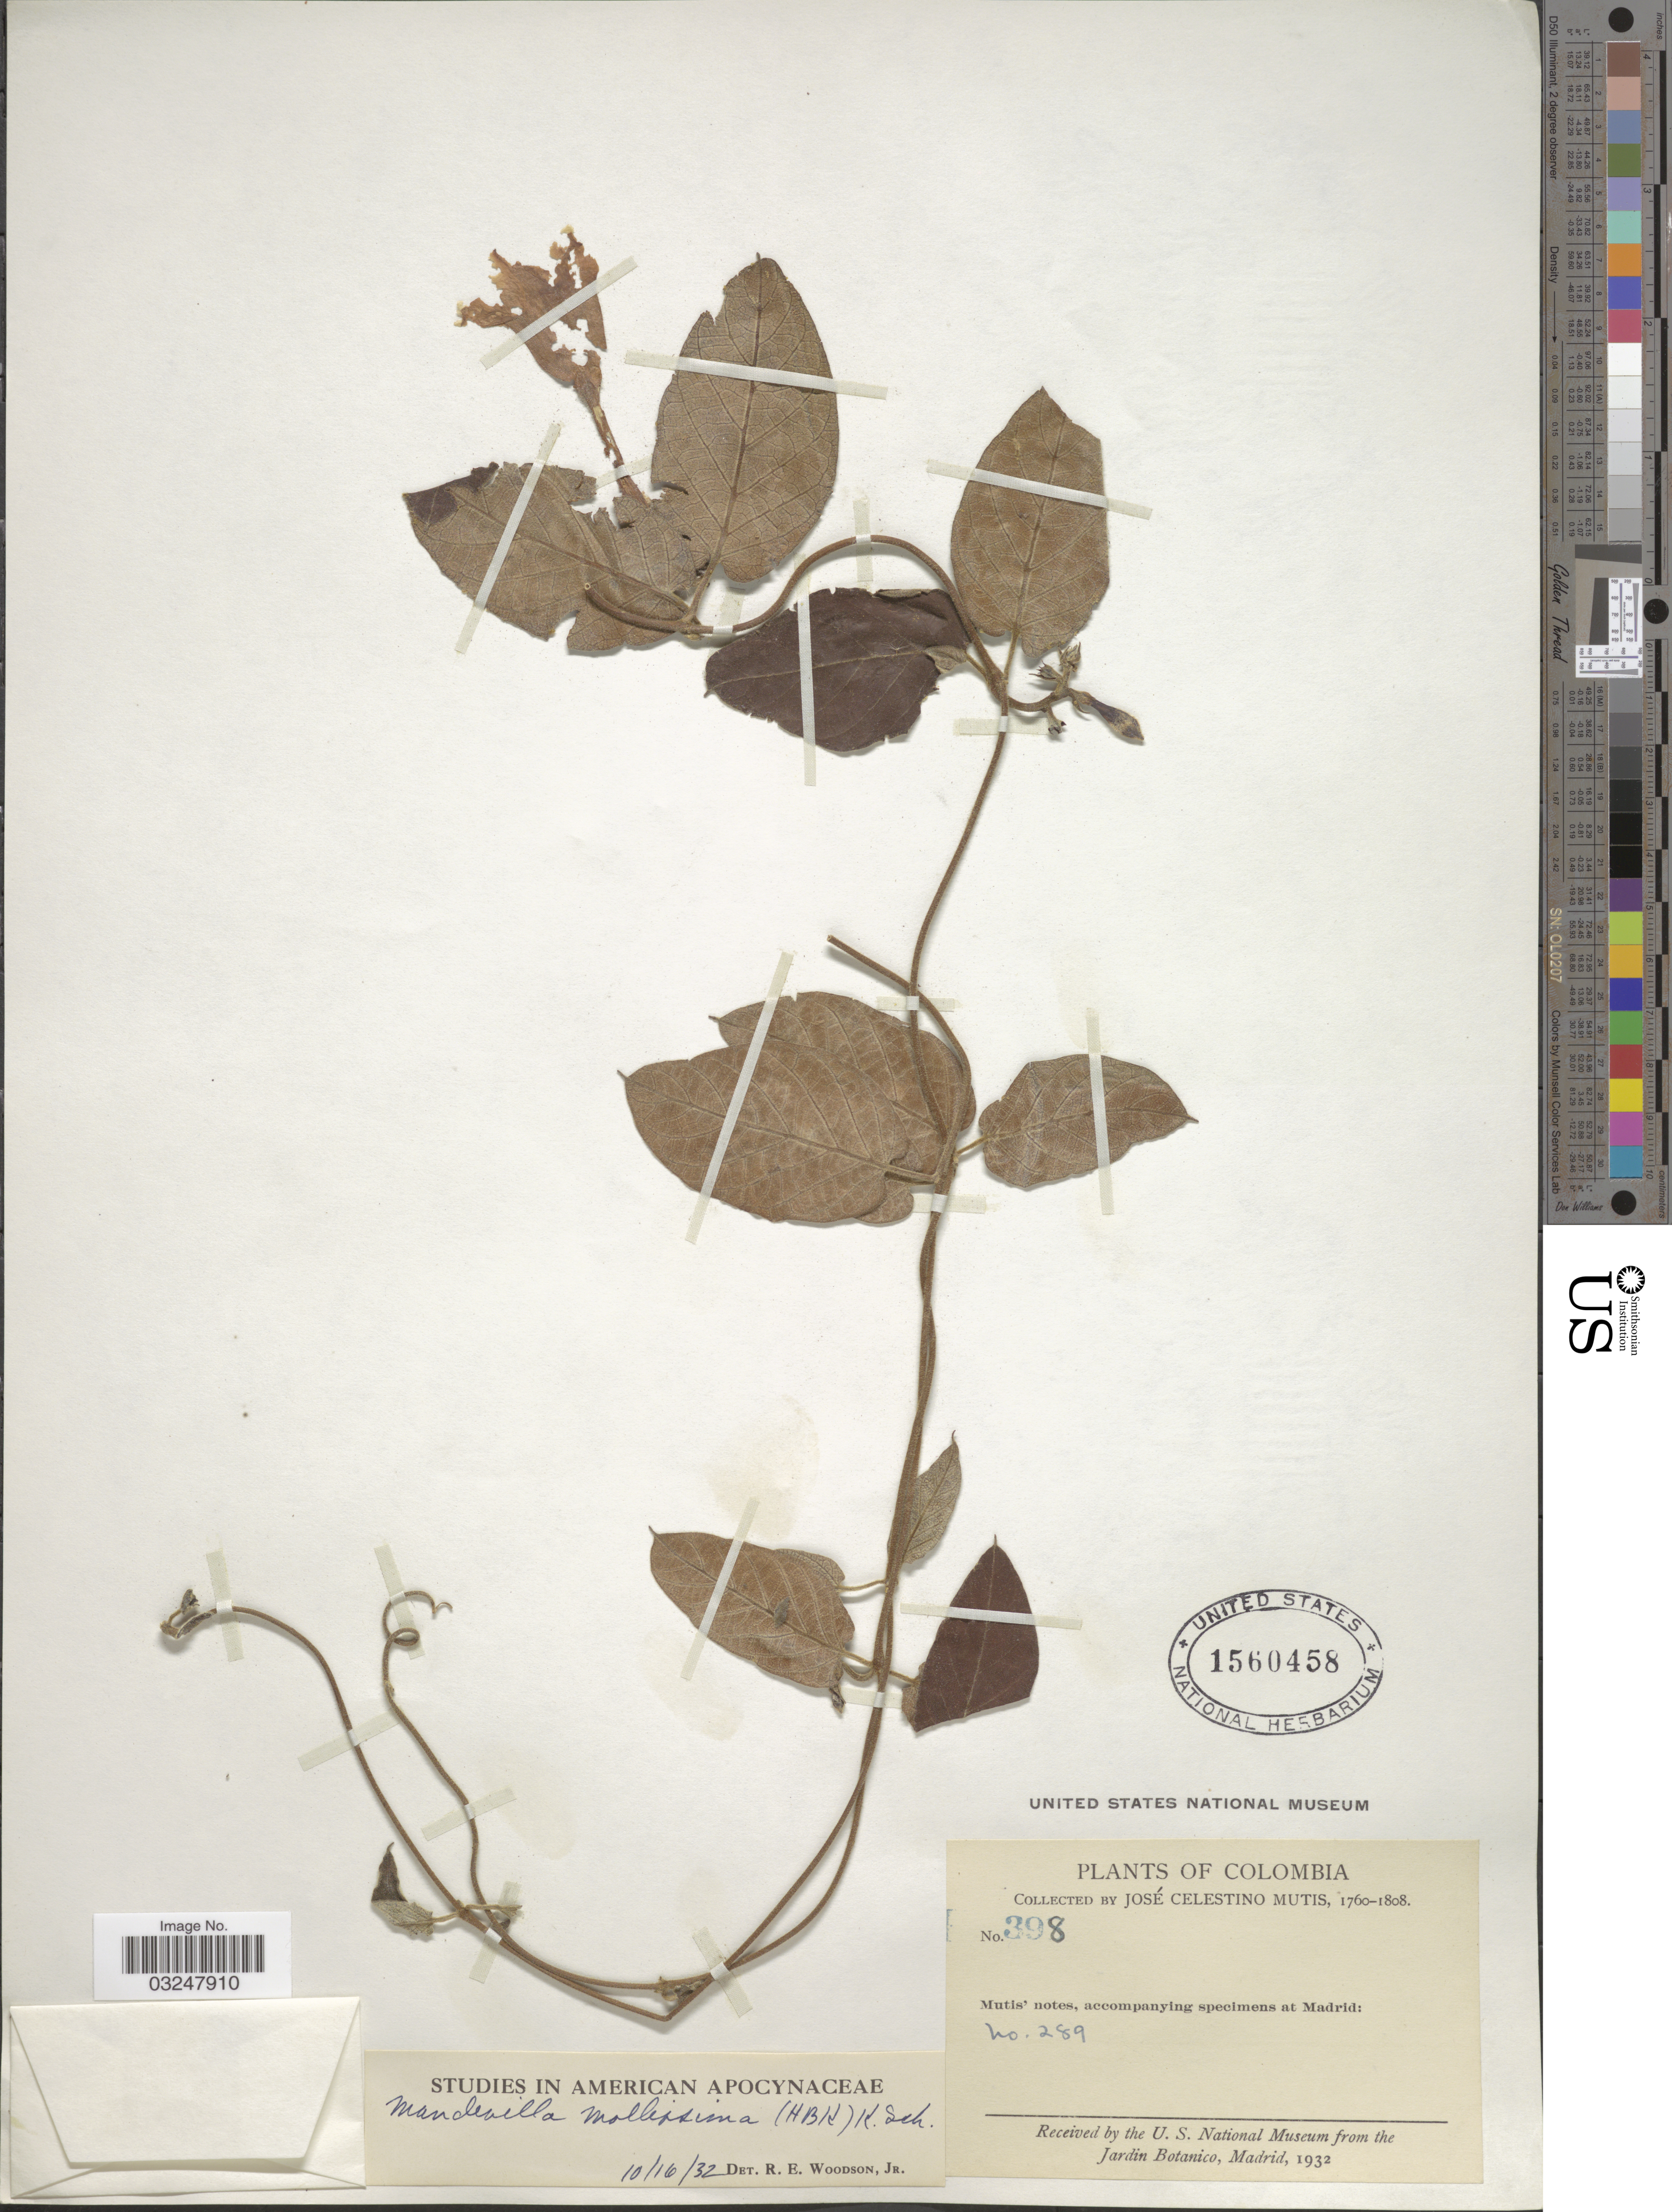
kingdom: Plantae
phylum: Tracheophyta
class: Magnoliopsida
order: Gentianales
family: Apocynaceae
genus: Mandevilla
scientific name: Mandevilla mollissima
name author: (Kunth) K. Schum.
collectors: J. C. B. Mutis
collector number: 398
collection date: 1760/1808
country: Colombia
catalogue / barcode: US 1560458